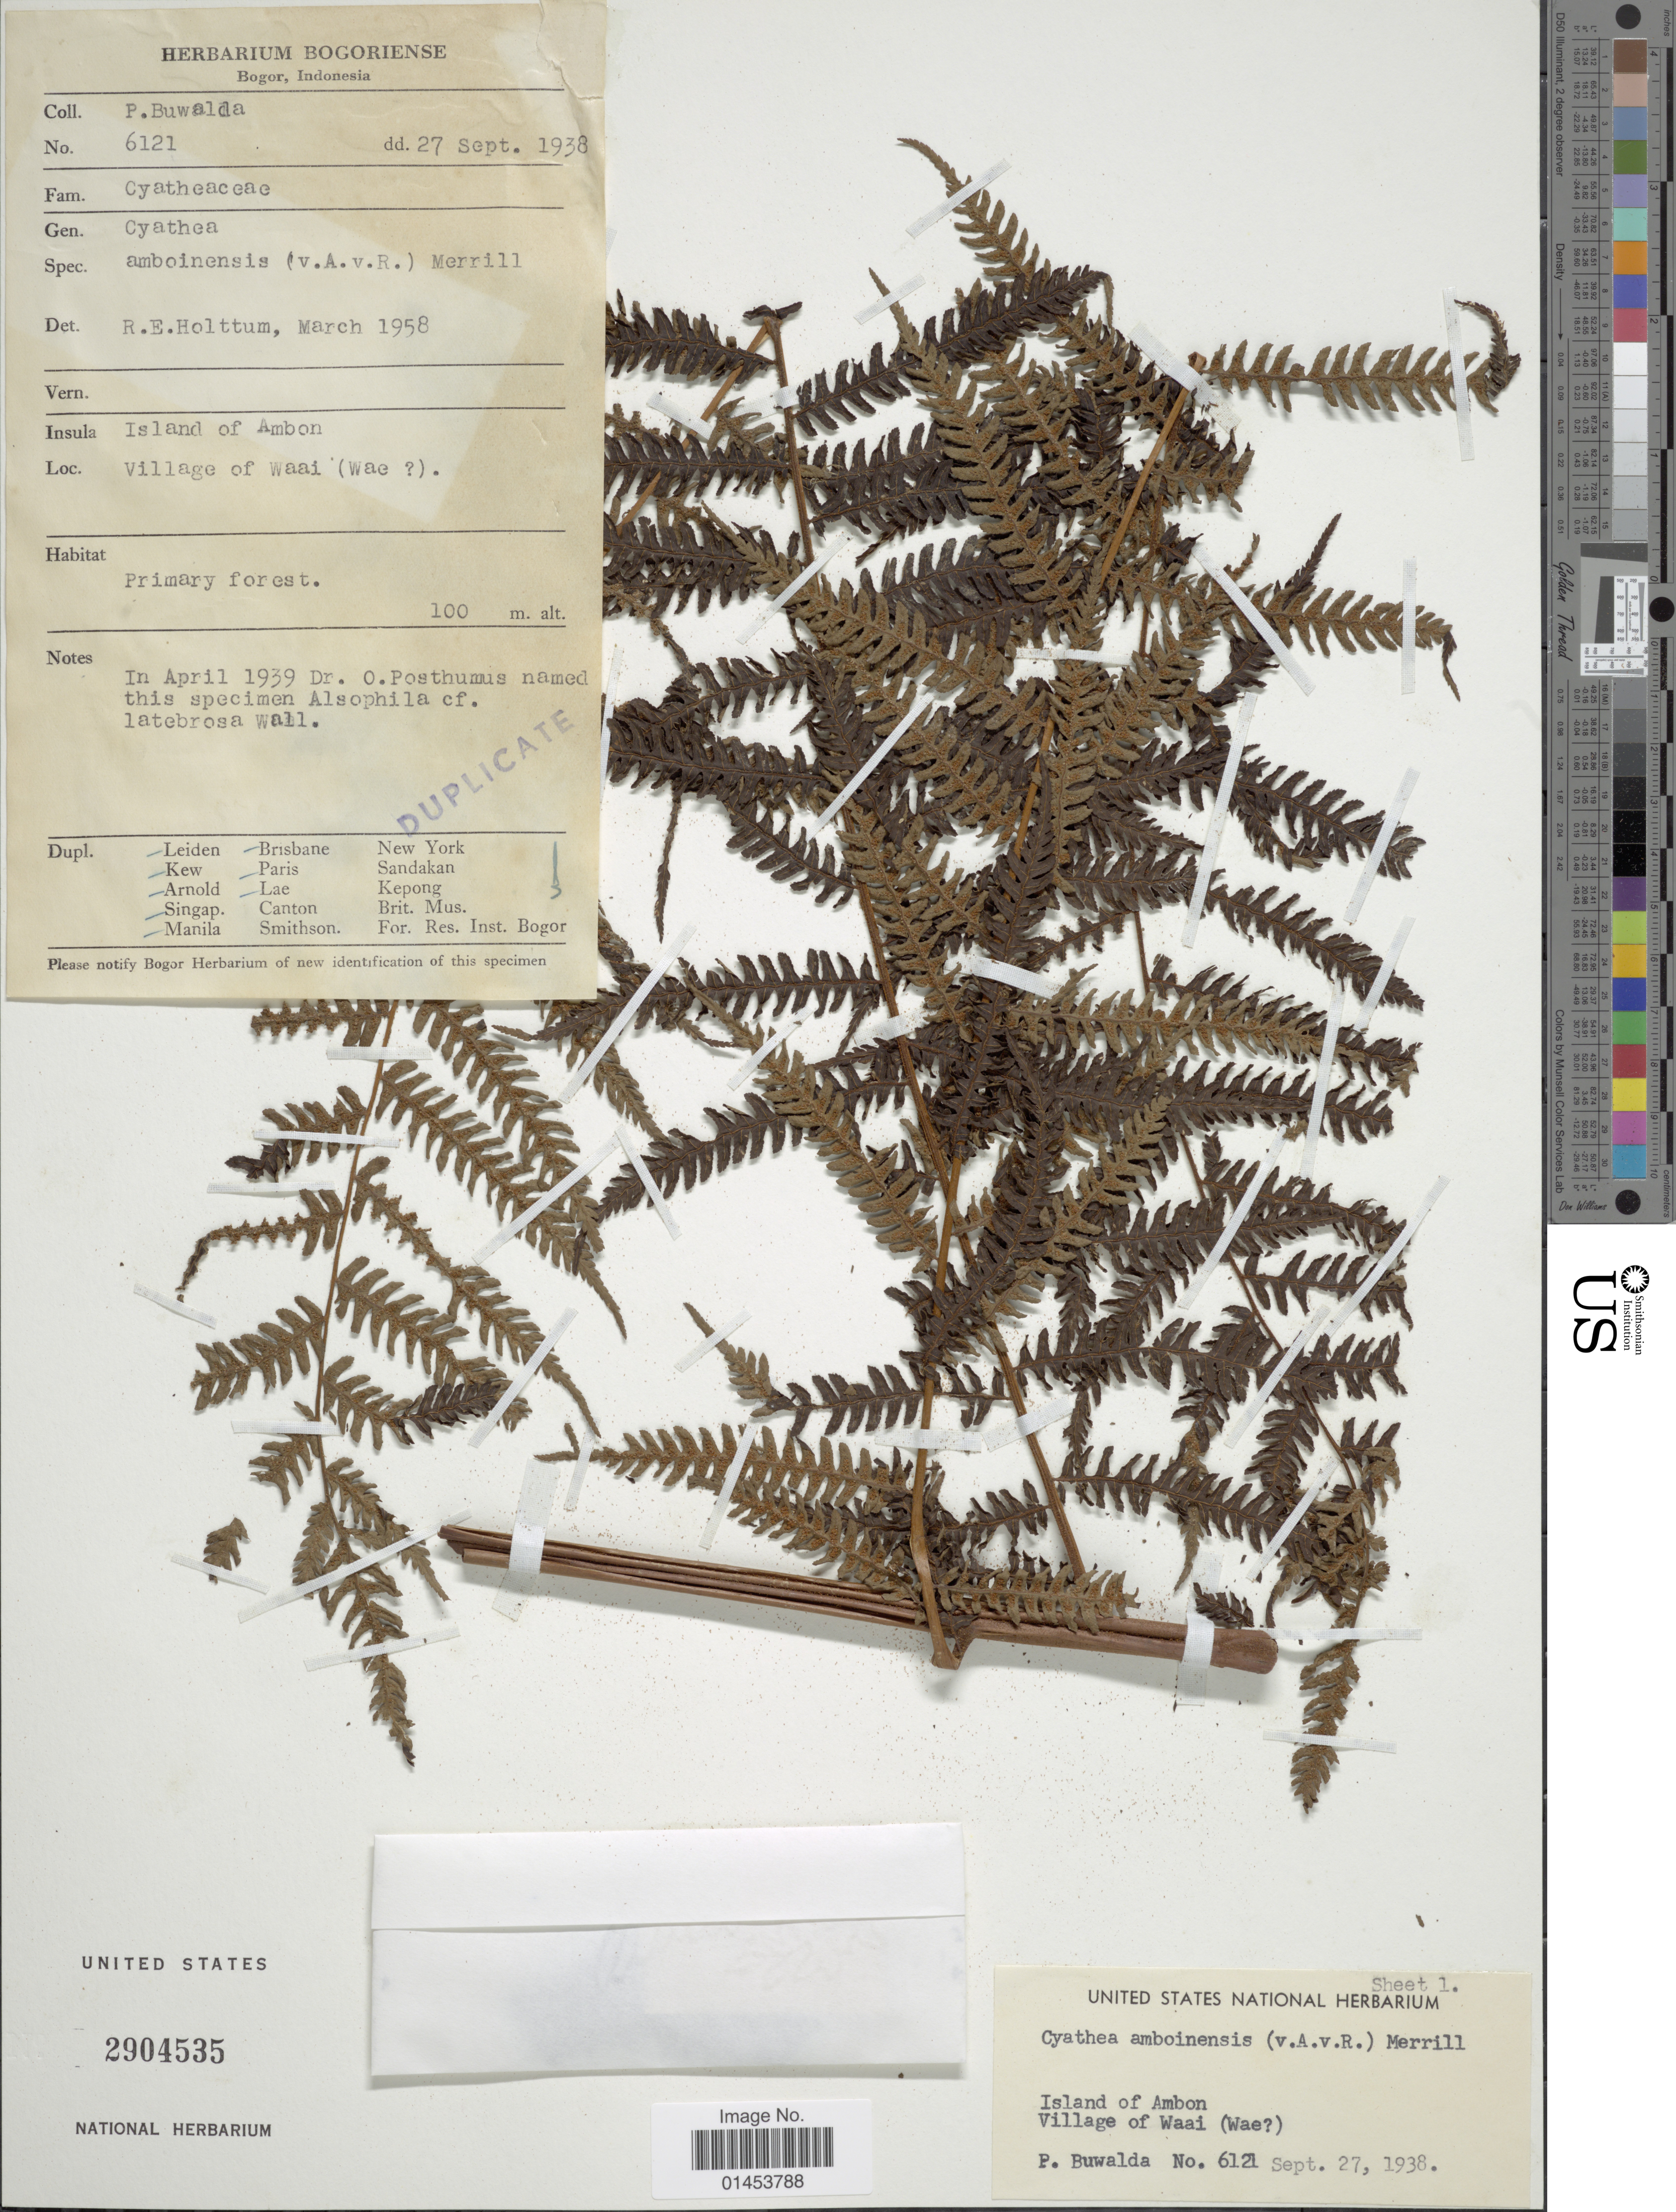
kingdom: Plantae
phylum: Tracheophyta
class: Polypodiopsida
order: Cyatheales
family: Cyatheaceae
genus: Cyathea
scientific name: Cyathea amboinensis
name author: (Alderw.) Merr.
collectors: P. Buwalda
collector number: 6121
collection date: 1938-09-27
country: Indonesia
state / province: Maluku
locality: Insula Island of Ambon, village of Waai(Wae [unsure placement])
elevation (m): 100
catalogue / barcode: US 2904535